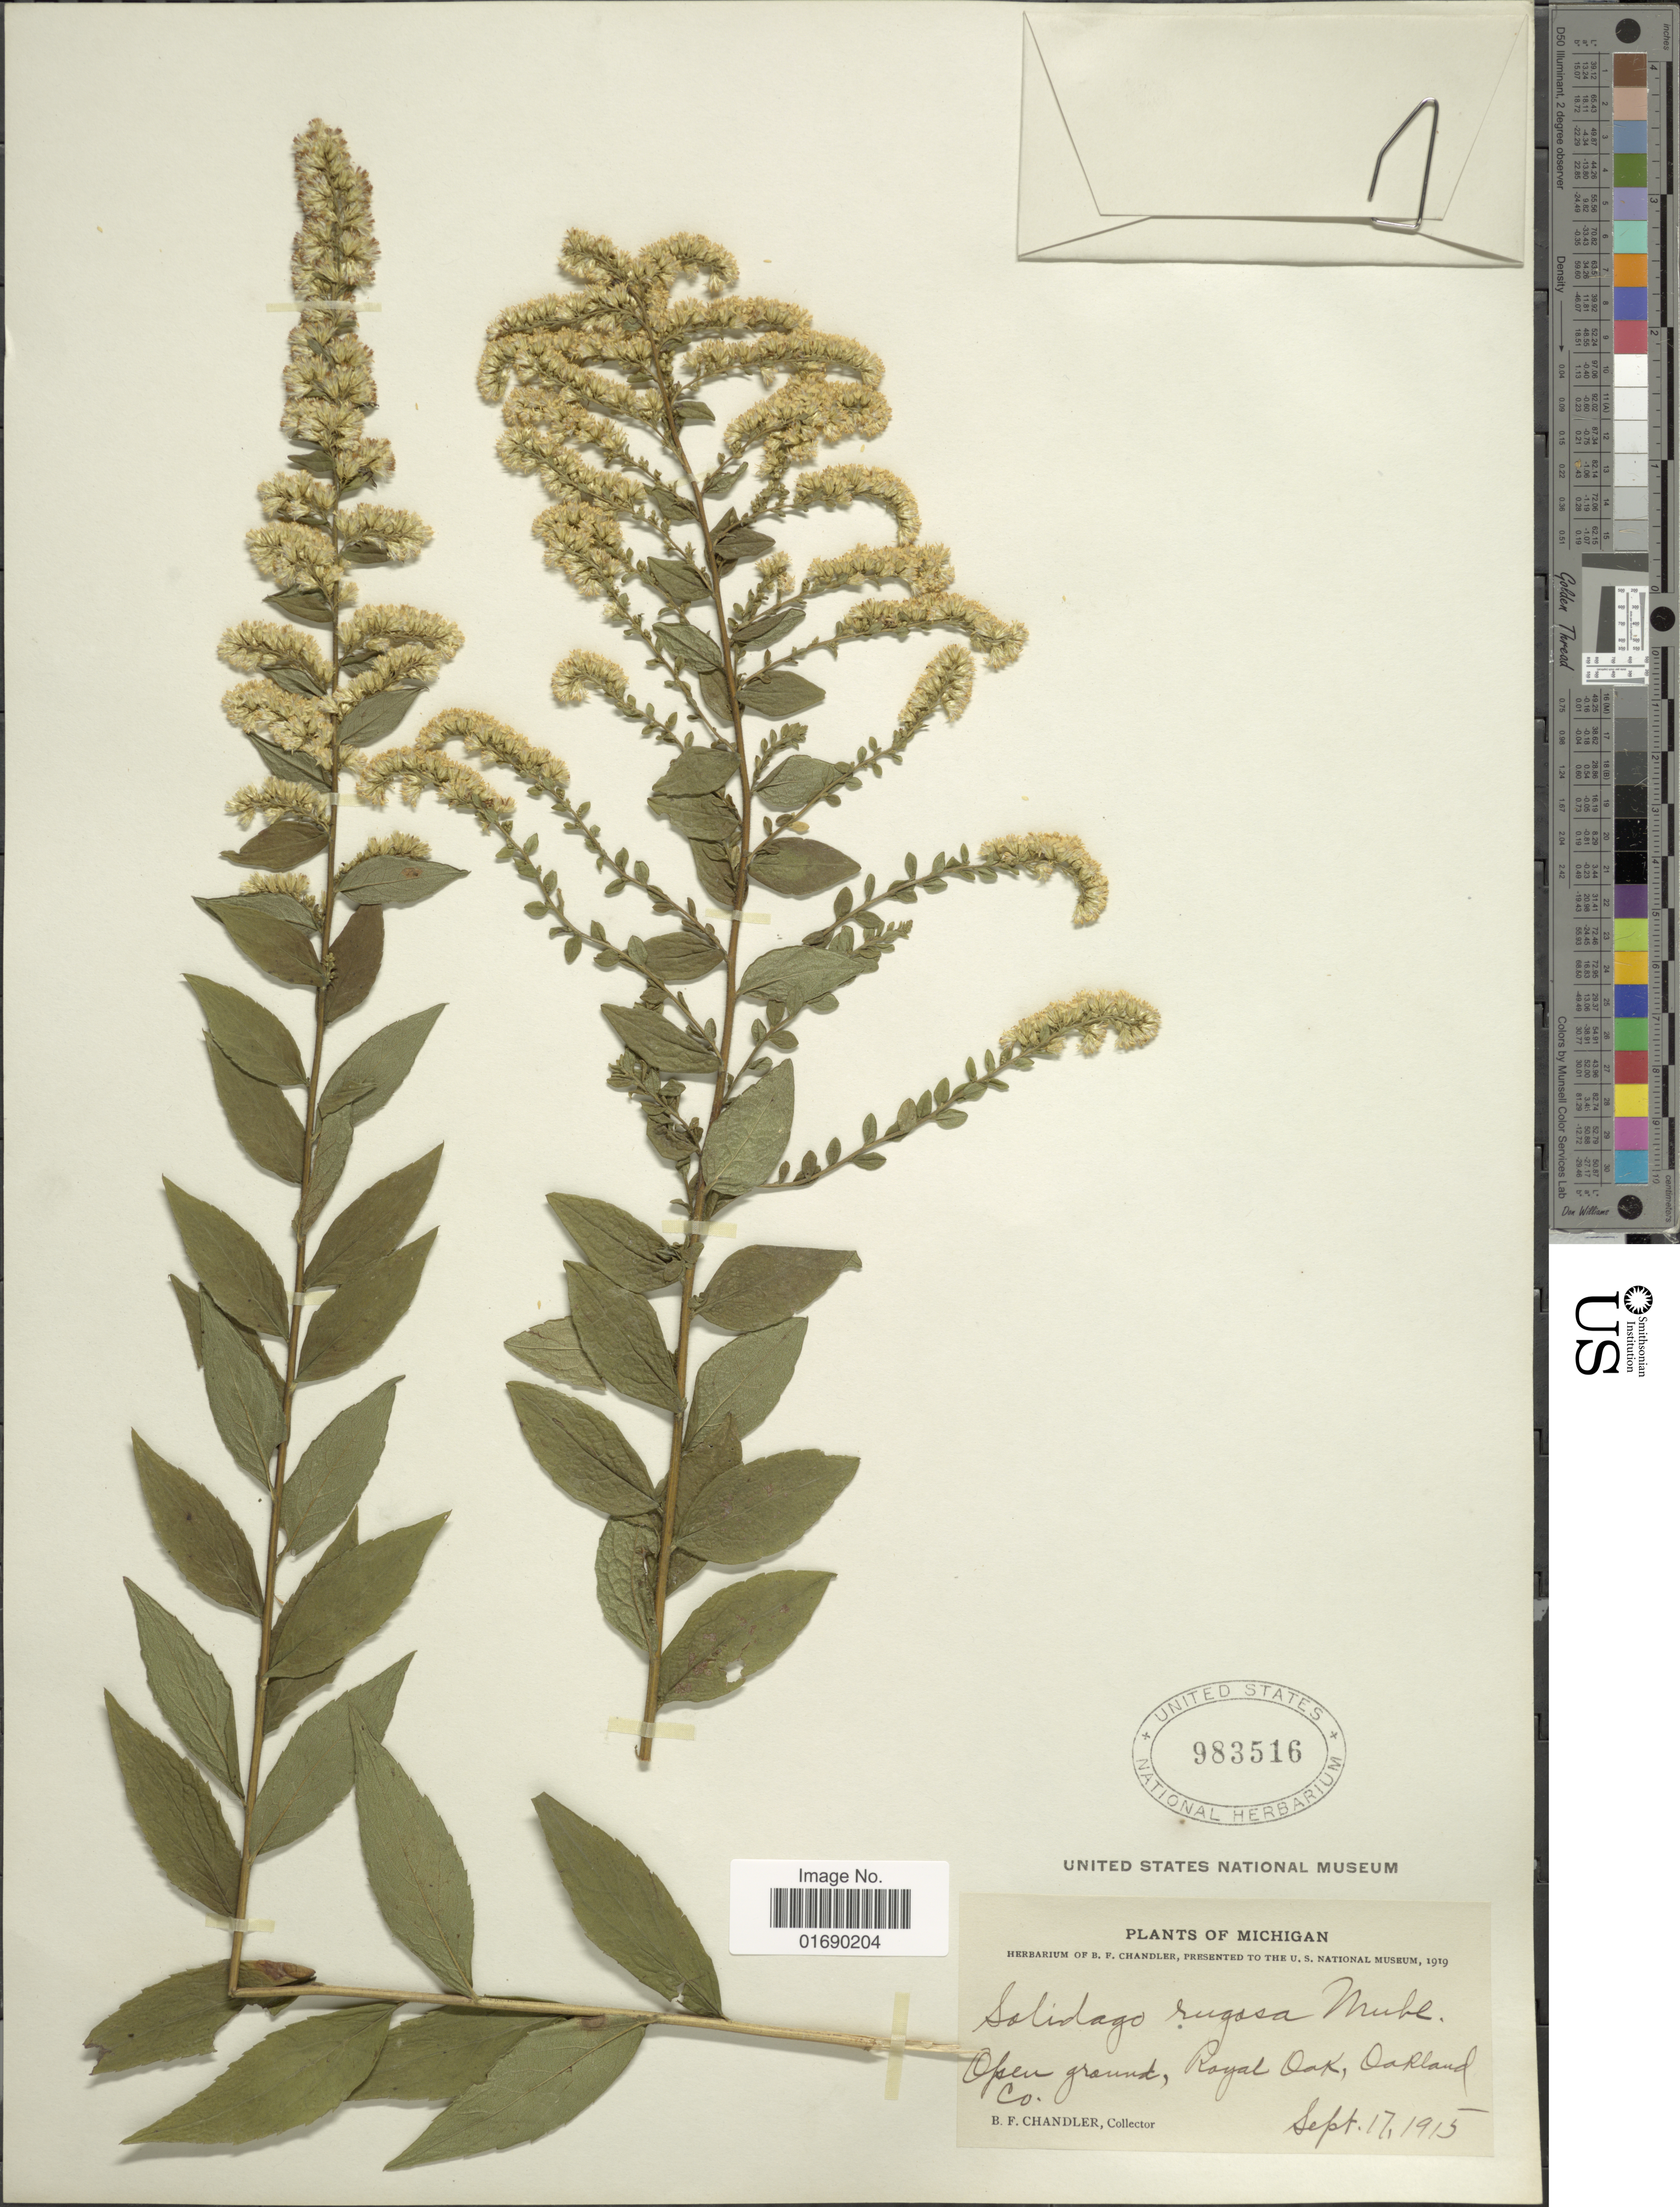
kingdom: Plantae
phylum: Tracheophyta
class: Magnoliopsida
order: Asterales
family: Asteraceae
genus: Solidago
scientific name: Solidago rugosa var. aspera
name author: (Aiton) Cronq.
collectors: B. F. Chandler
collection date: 1915-09-17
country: United States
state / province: Michigan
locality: Open ground, Royal Oak, Oakland Co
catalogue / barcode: US 983516